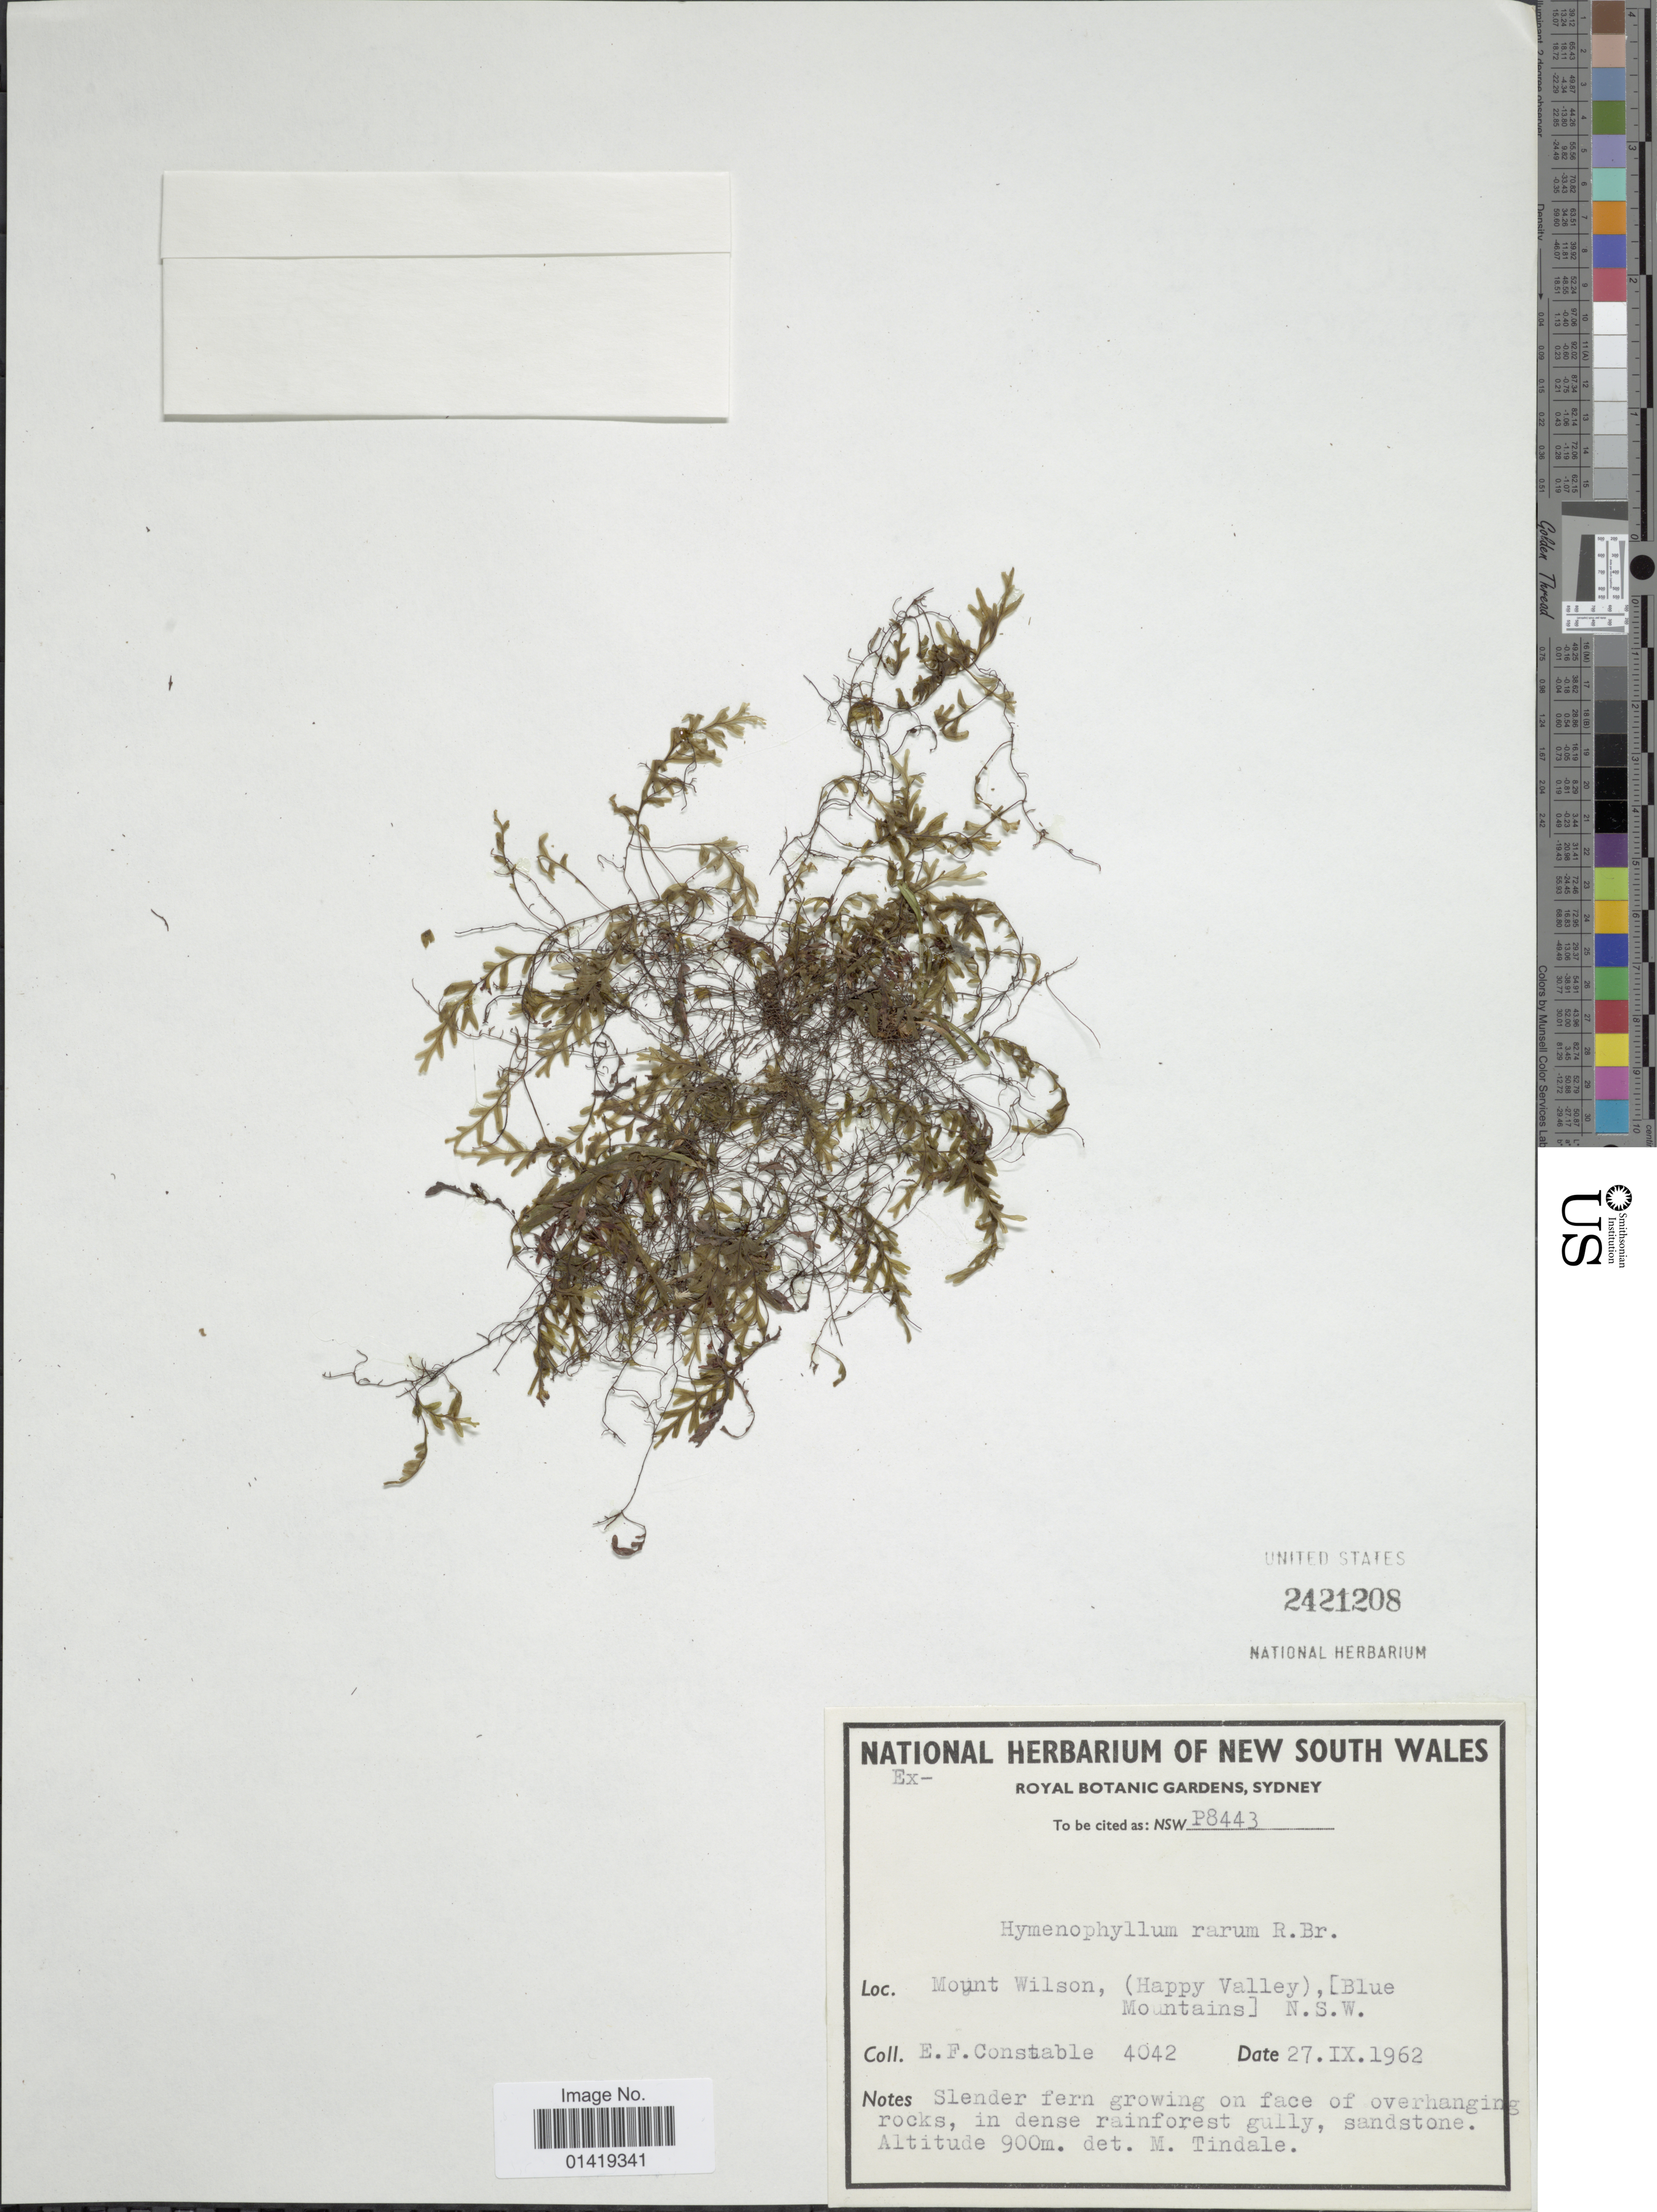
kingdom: Plantae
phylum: Tracheophyta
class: Polypodiopsida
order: Hymenophyllales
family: Hymenophyllaceae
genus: Hymenophyllum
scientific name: Hymenophyllum rarum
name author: R. Br.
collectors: E. F. Constable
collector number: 4042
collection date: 1962-09-27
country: Australia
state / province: New South Wales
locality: Mount Wilson Happy Valley Blue Mountains NSW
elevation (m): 900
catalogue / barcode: US 2421208